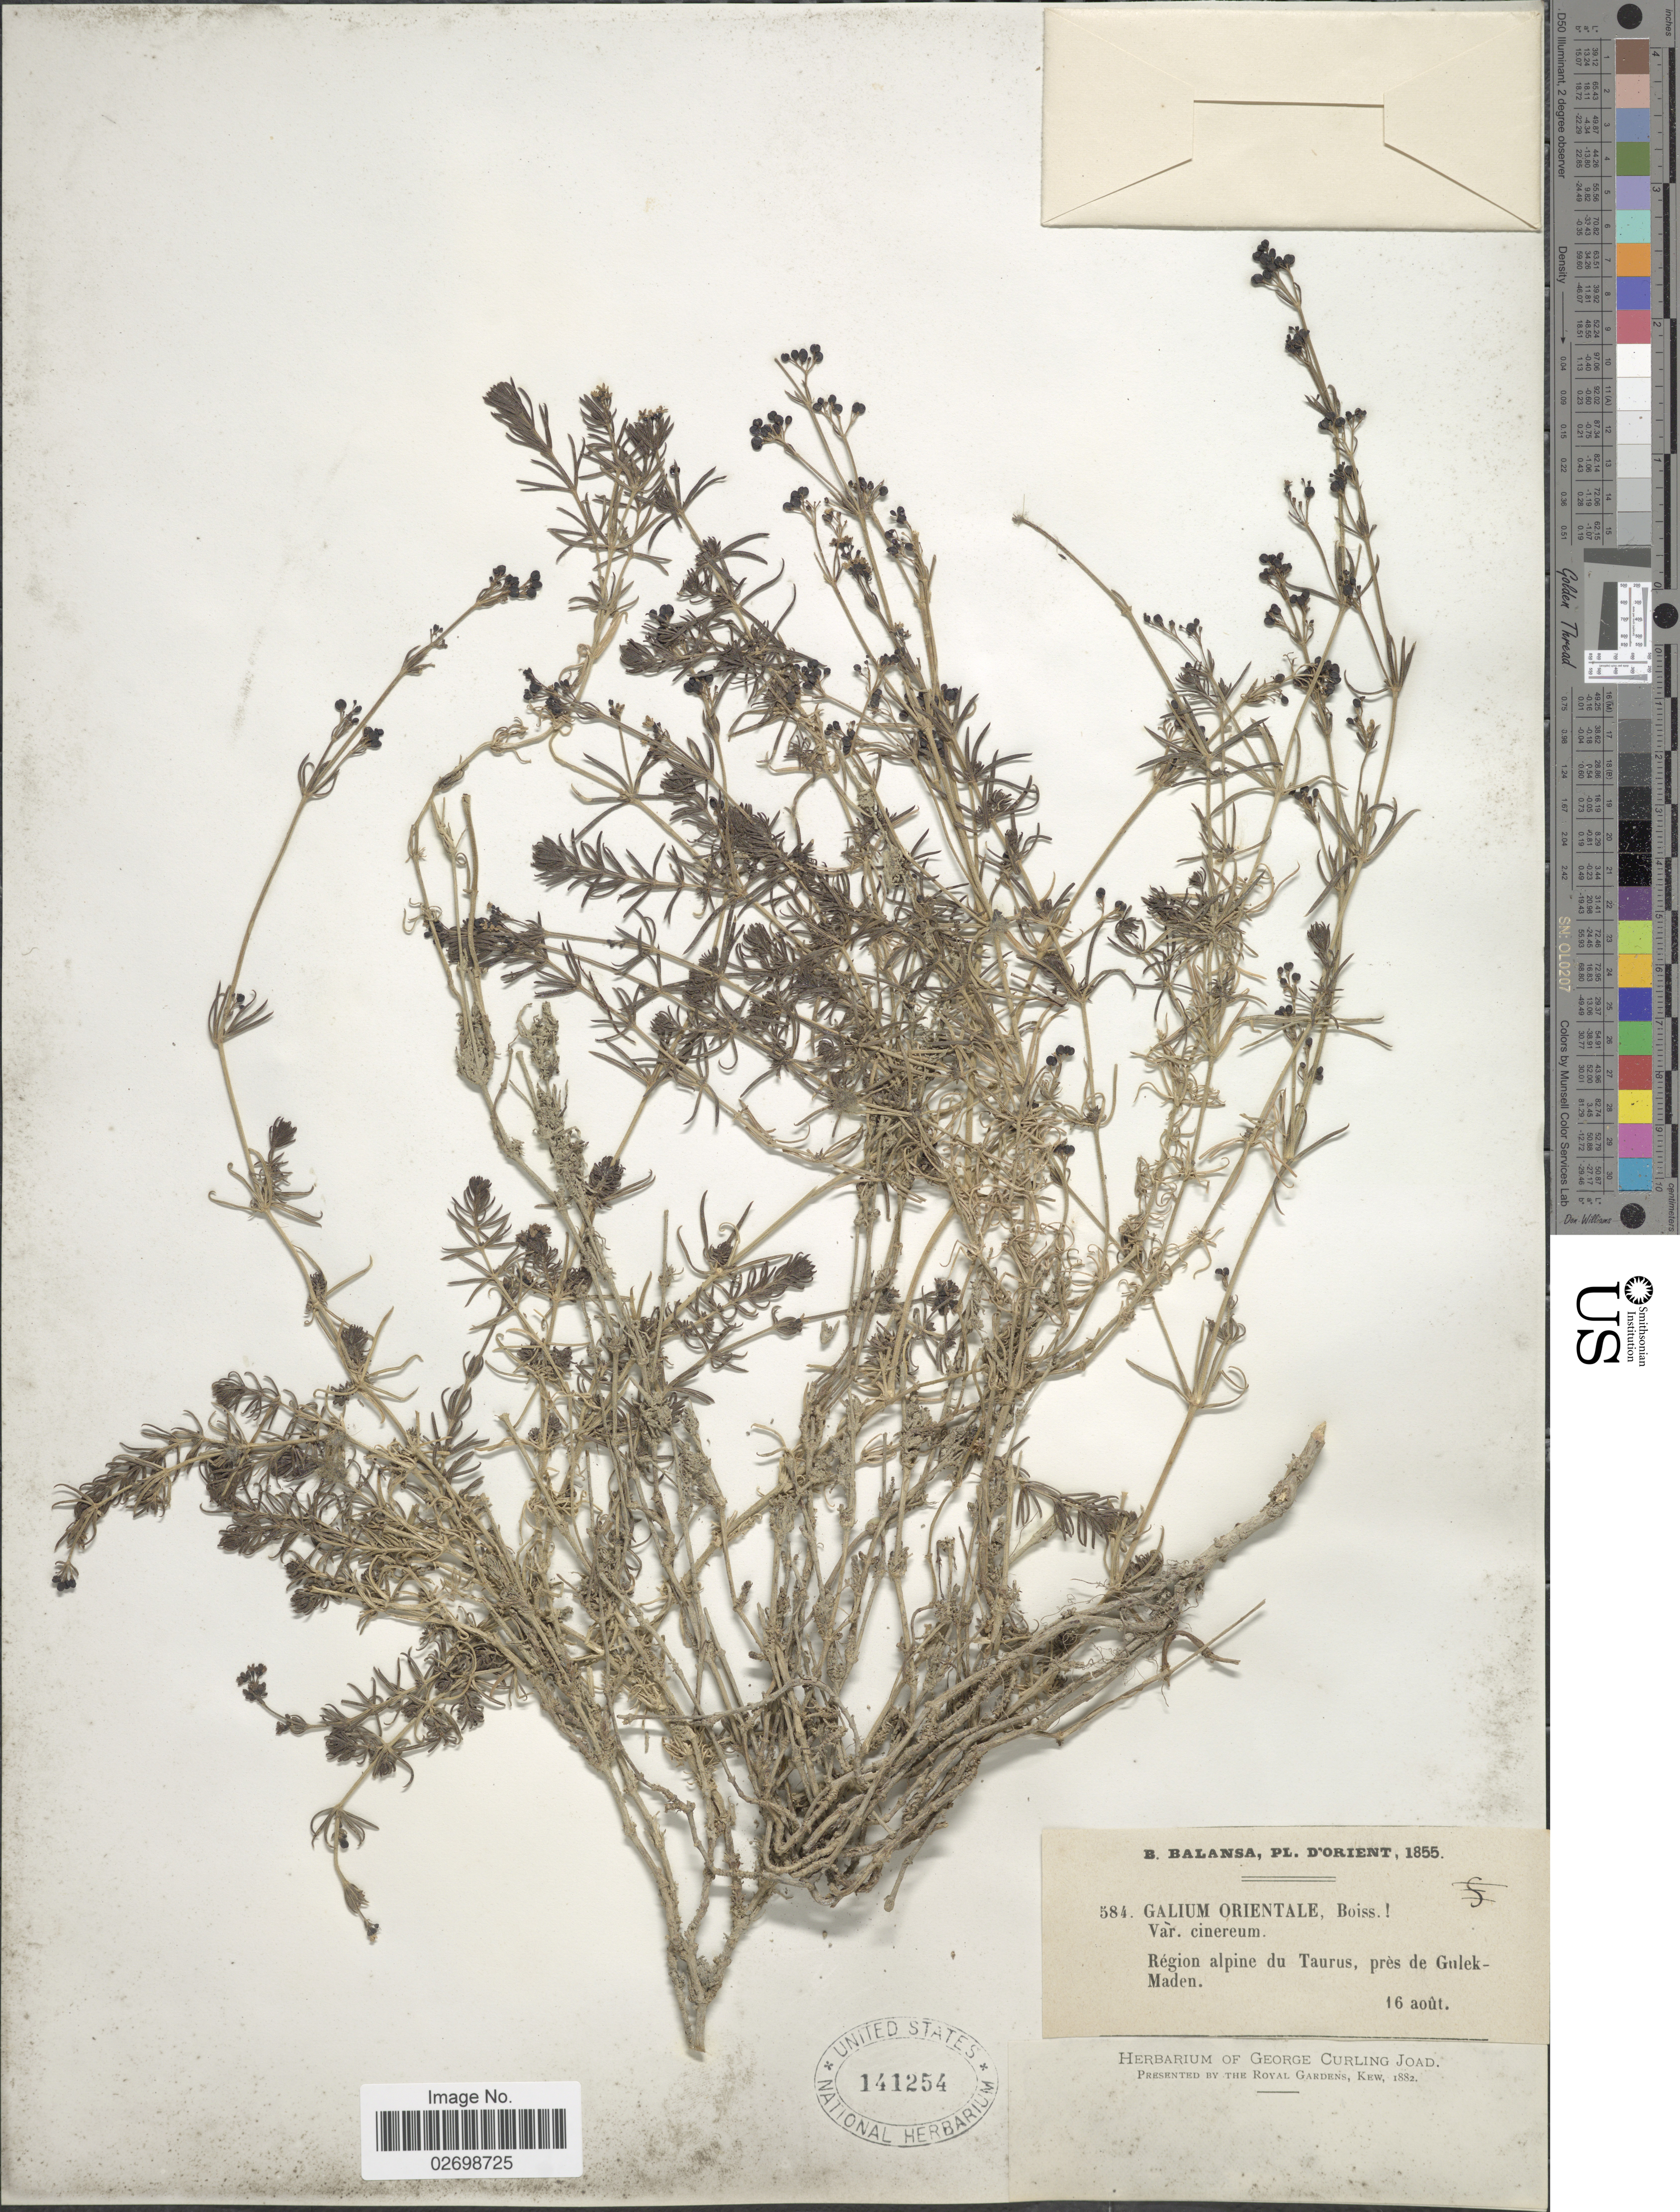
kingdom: Plantae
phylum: Tracheophyta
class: Magnoliopsida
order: Gentianales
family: Rubiaceae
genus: Galium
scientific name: Galium orientale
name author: Boiss.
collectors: B. Balansa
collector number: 584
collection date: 1855-08-16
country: Turkey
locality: Pl. D'Orient, Region alpine du Taurus, pres de Gulek-Maden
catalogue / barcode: US 141254